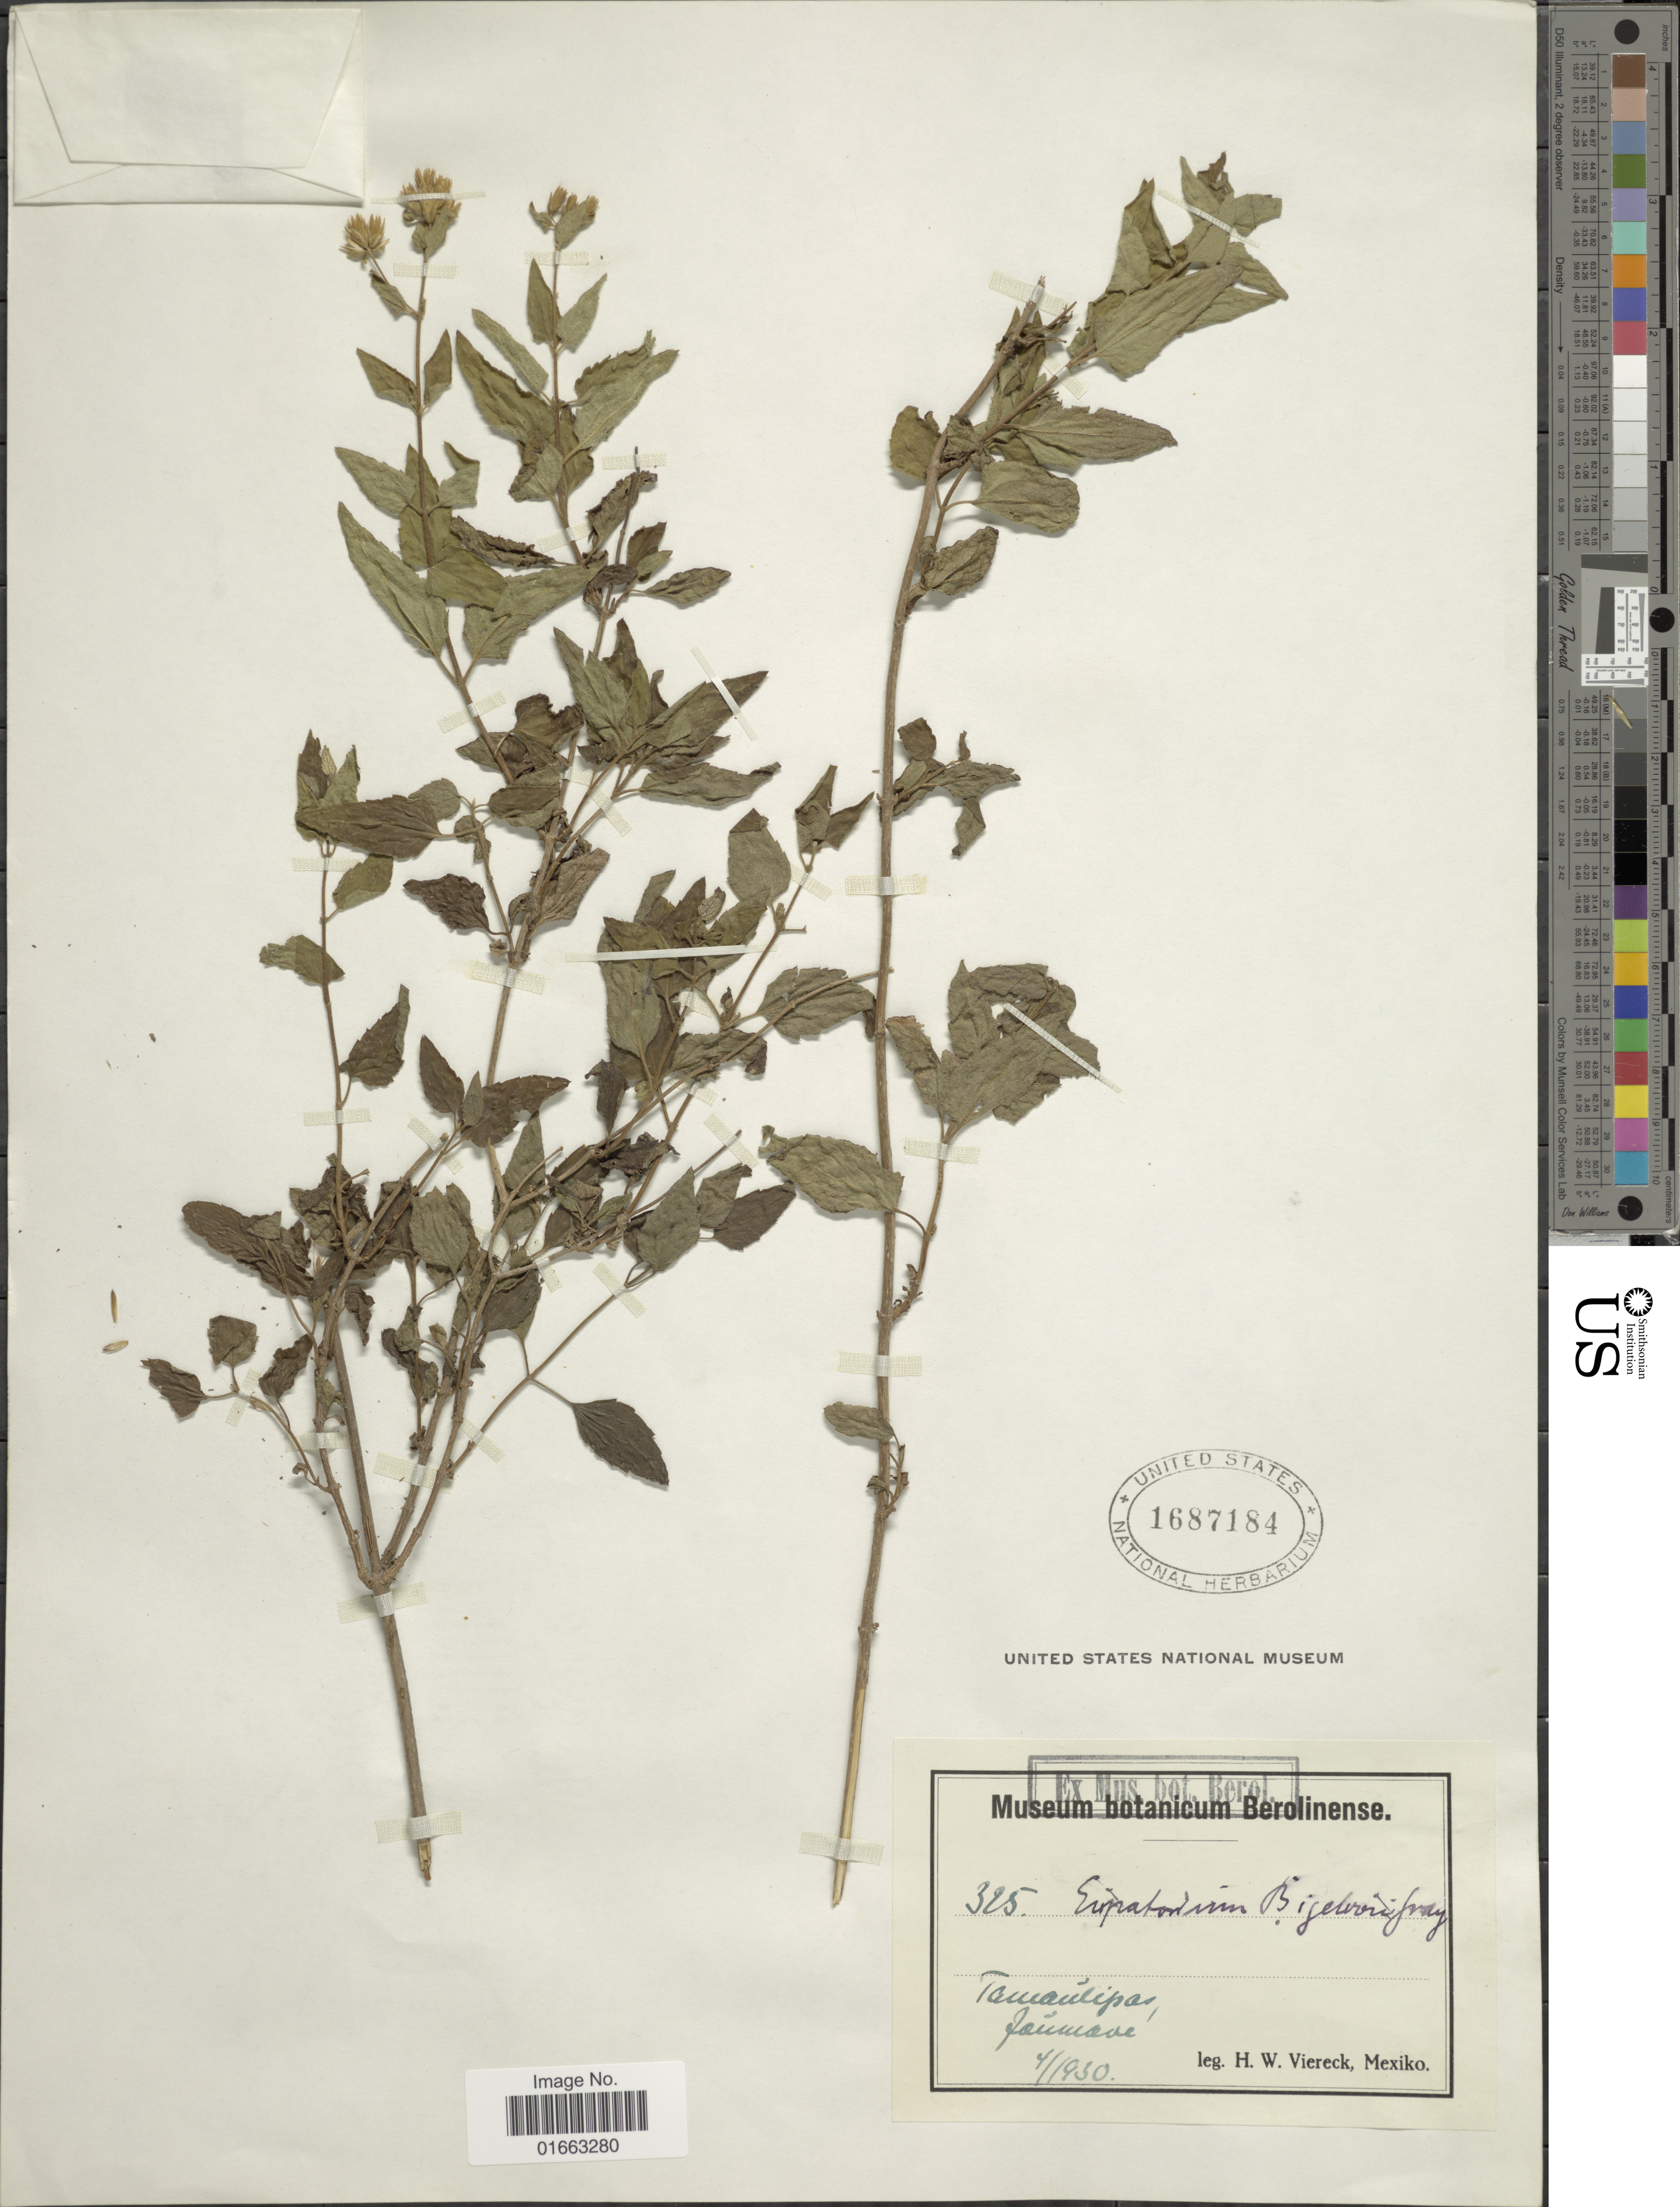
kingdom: Plantae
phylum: Tracheophyta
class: Magnoliopsida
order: Asterales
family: Asteraceae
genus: Viereckia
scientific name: Viereckia tamaulipasensis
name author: R.M. King & H. Rob.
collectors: H. W. Viereck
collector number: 325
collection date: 1930-04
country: Mexico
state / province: Tamaulipas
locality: Jaumave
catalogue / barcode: US 1687184